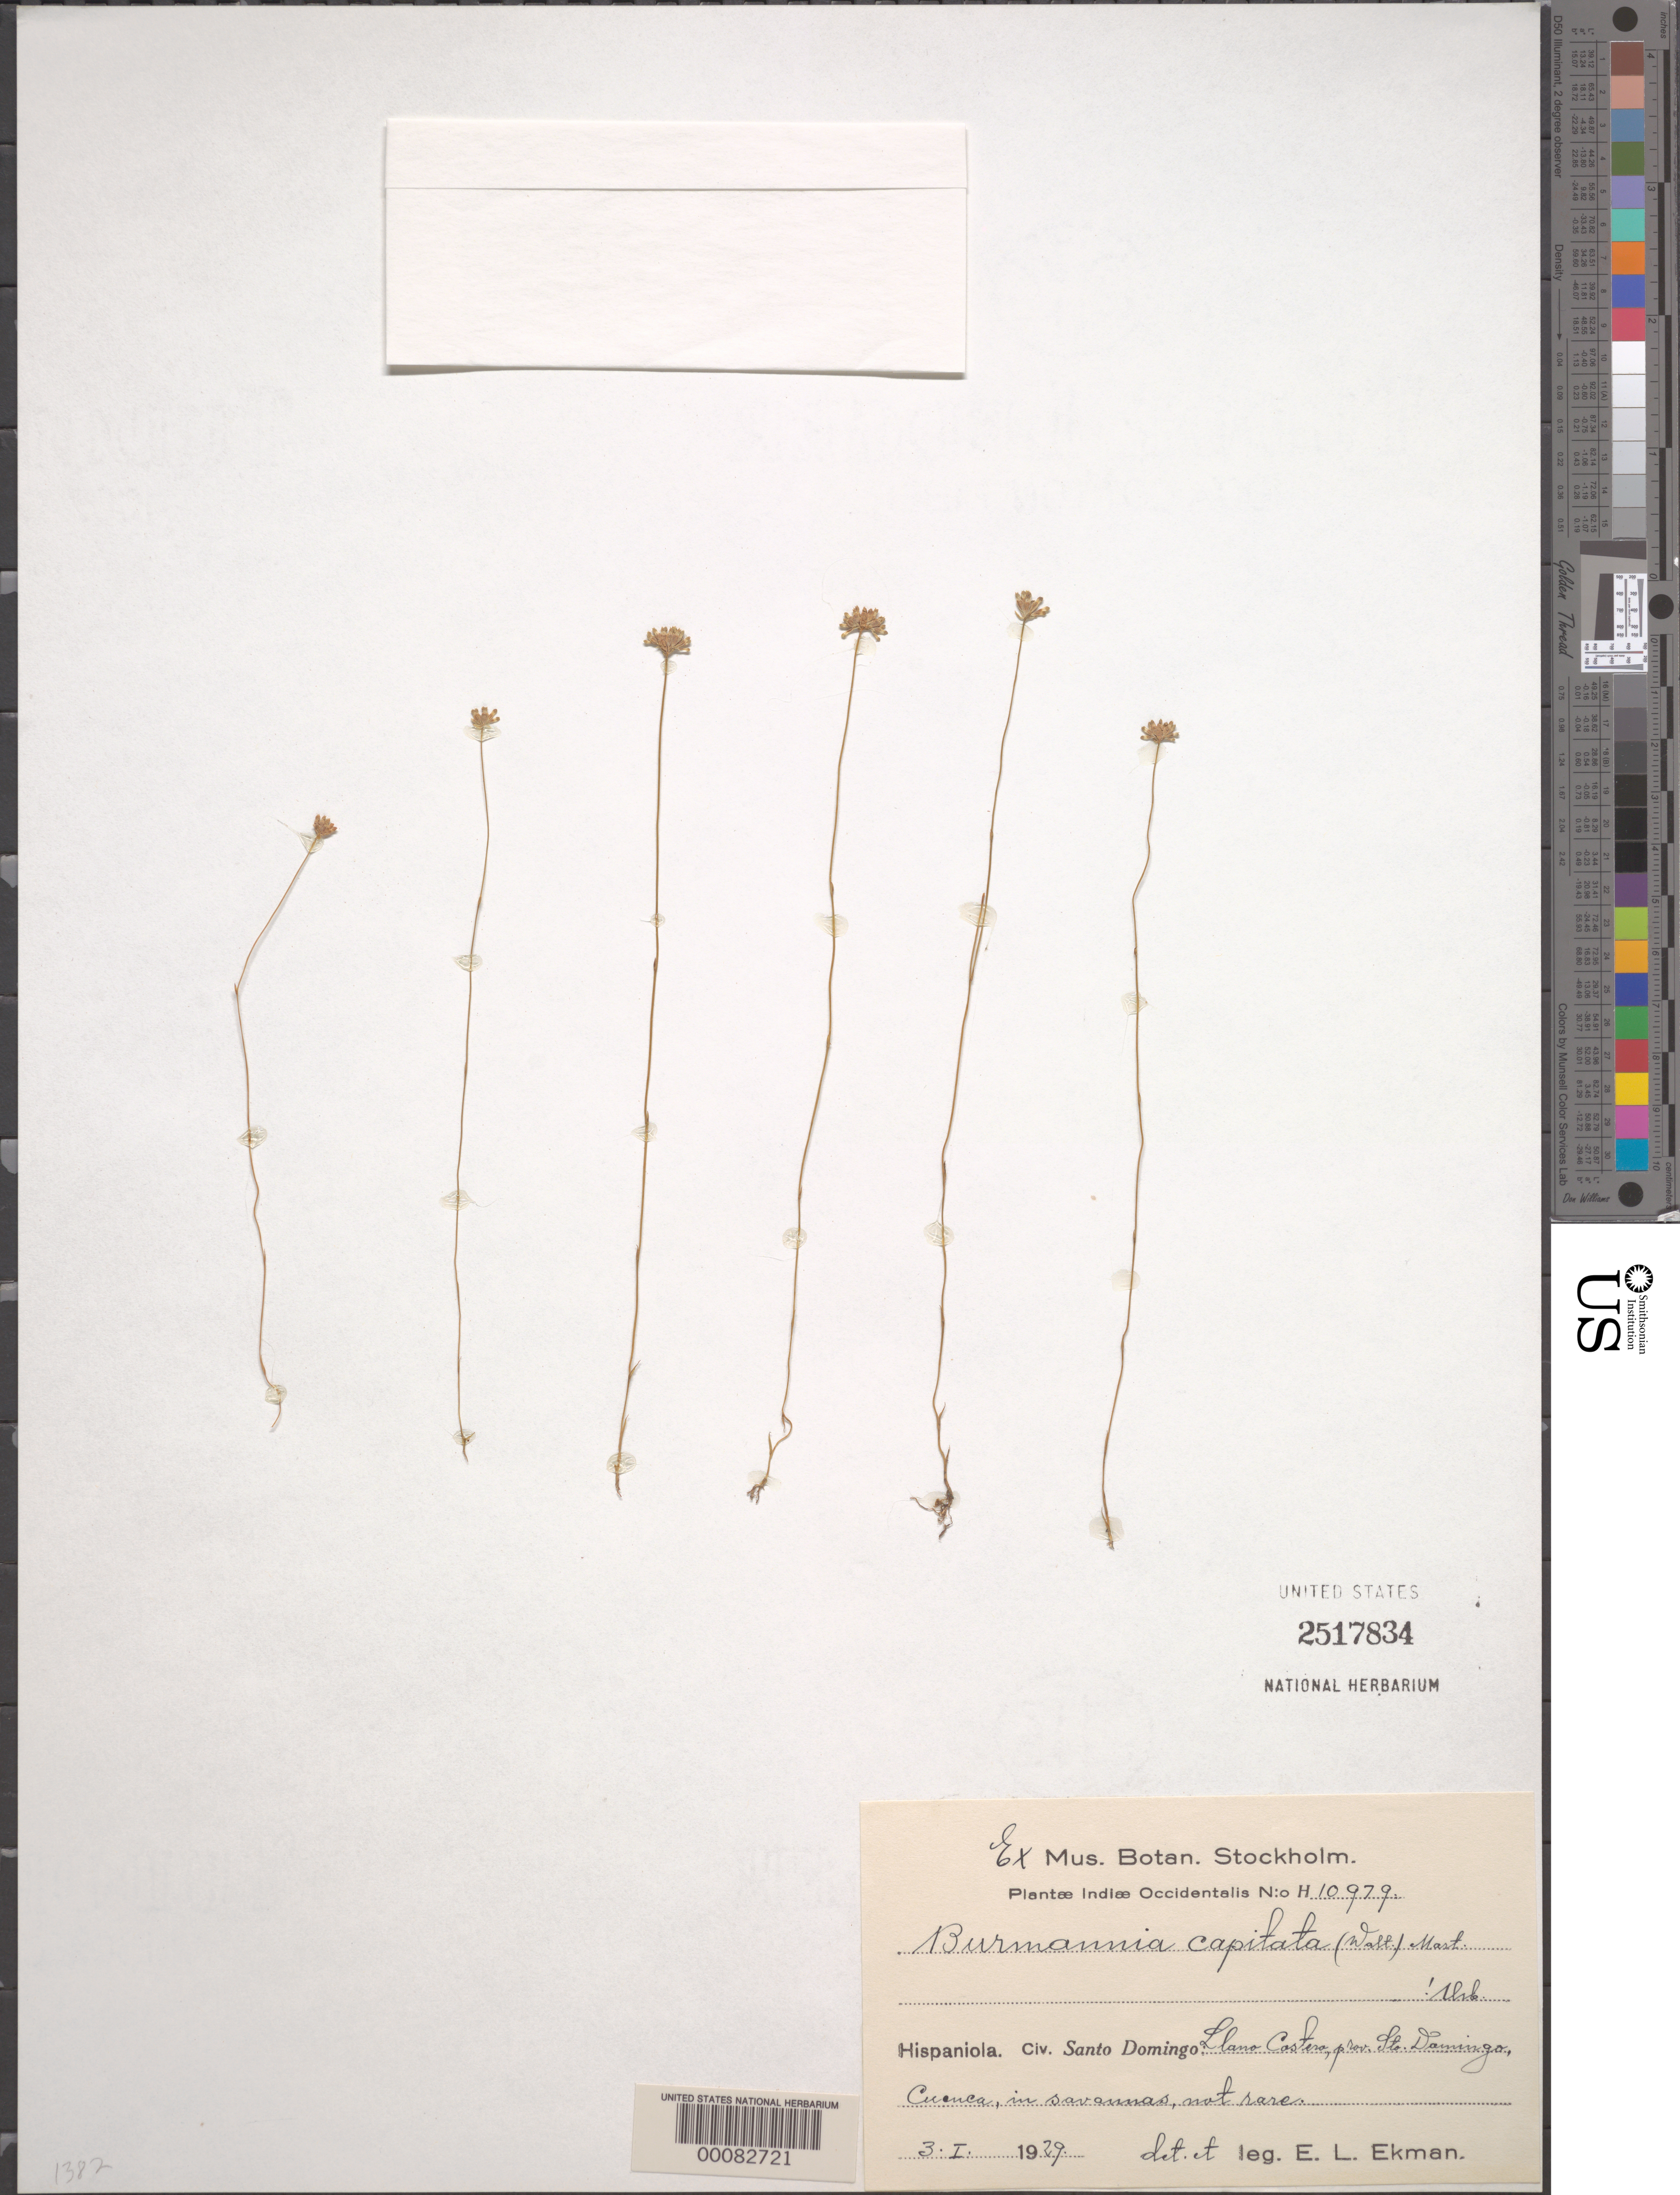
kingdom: Plantae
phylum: Tracheophyta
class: Liliopsida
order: Dioscoreales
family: Burmanniaceae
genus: Burmannia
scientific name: Burmannia capitata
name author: (Walter ex J.F. Gmel.) Mart.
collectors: E. L. Ekman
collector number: H 10979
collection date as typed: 03 Jan 1929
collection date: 1929-01-03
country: Dominican Republic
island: Hispaniola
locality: Llano Costero, Cuenca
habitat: In savannas, not rare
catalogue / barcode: US 2517834